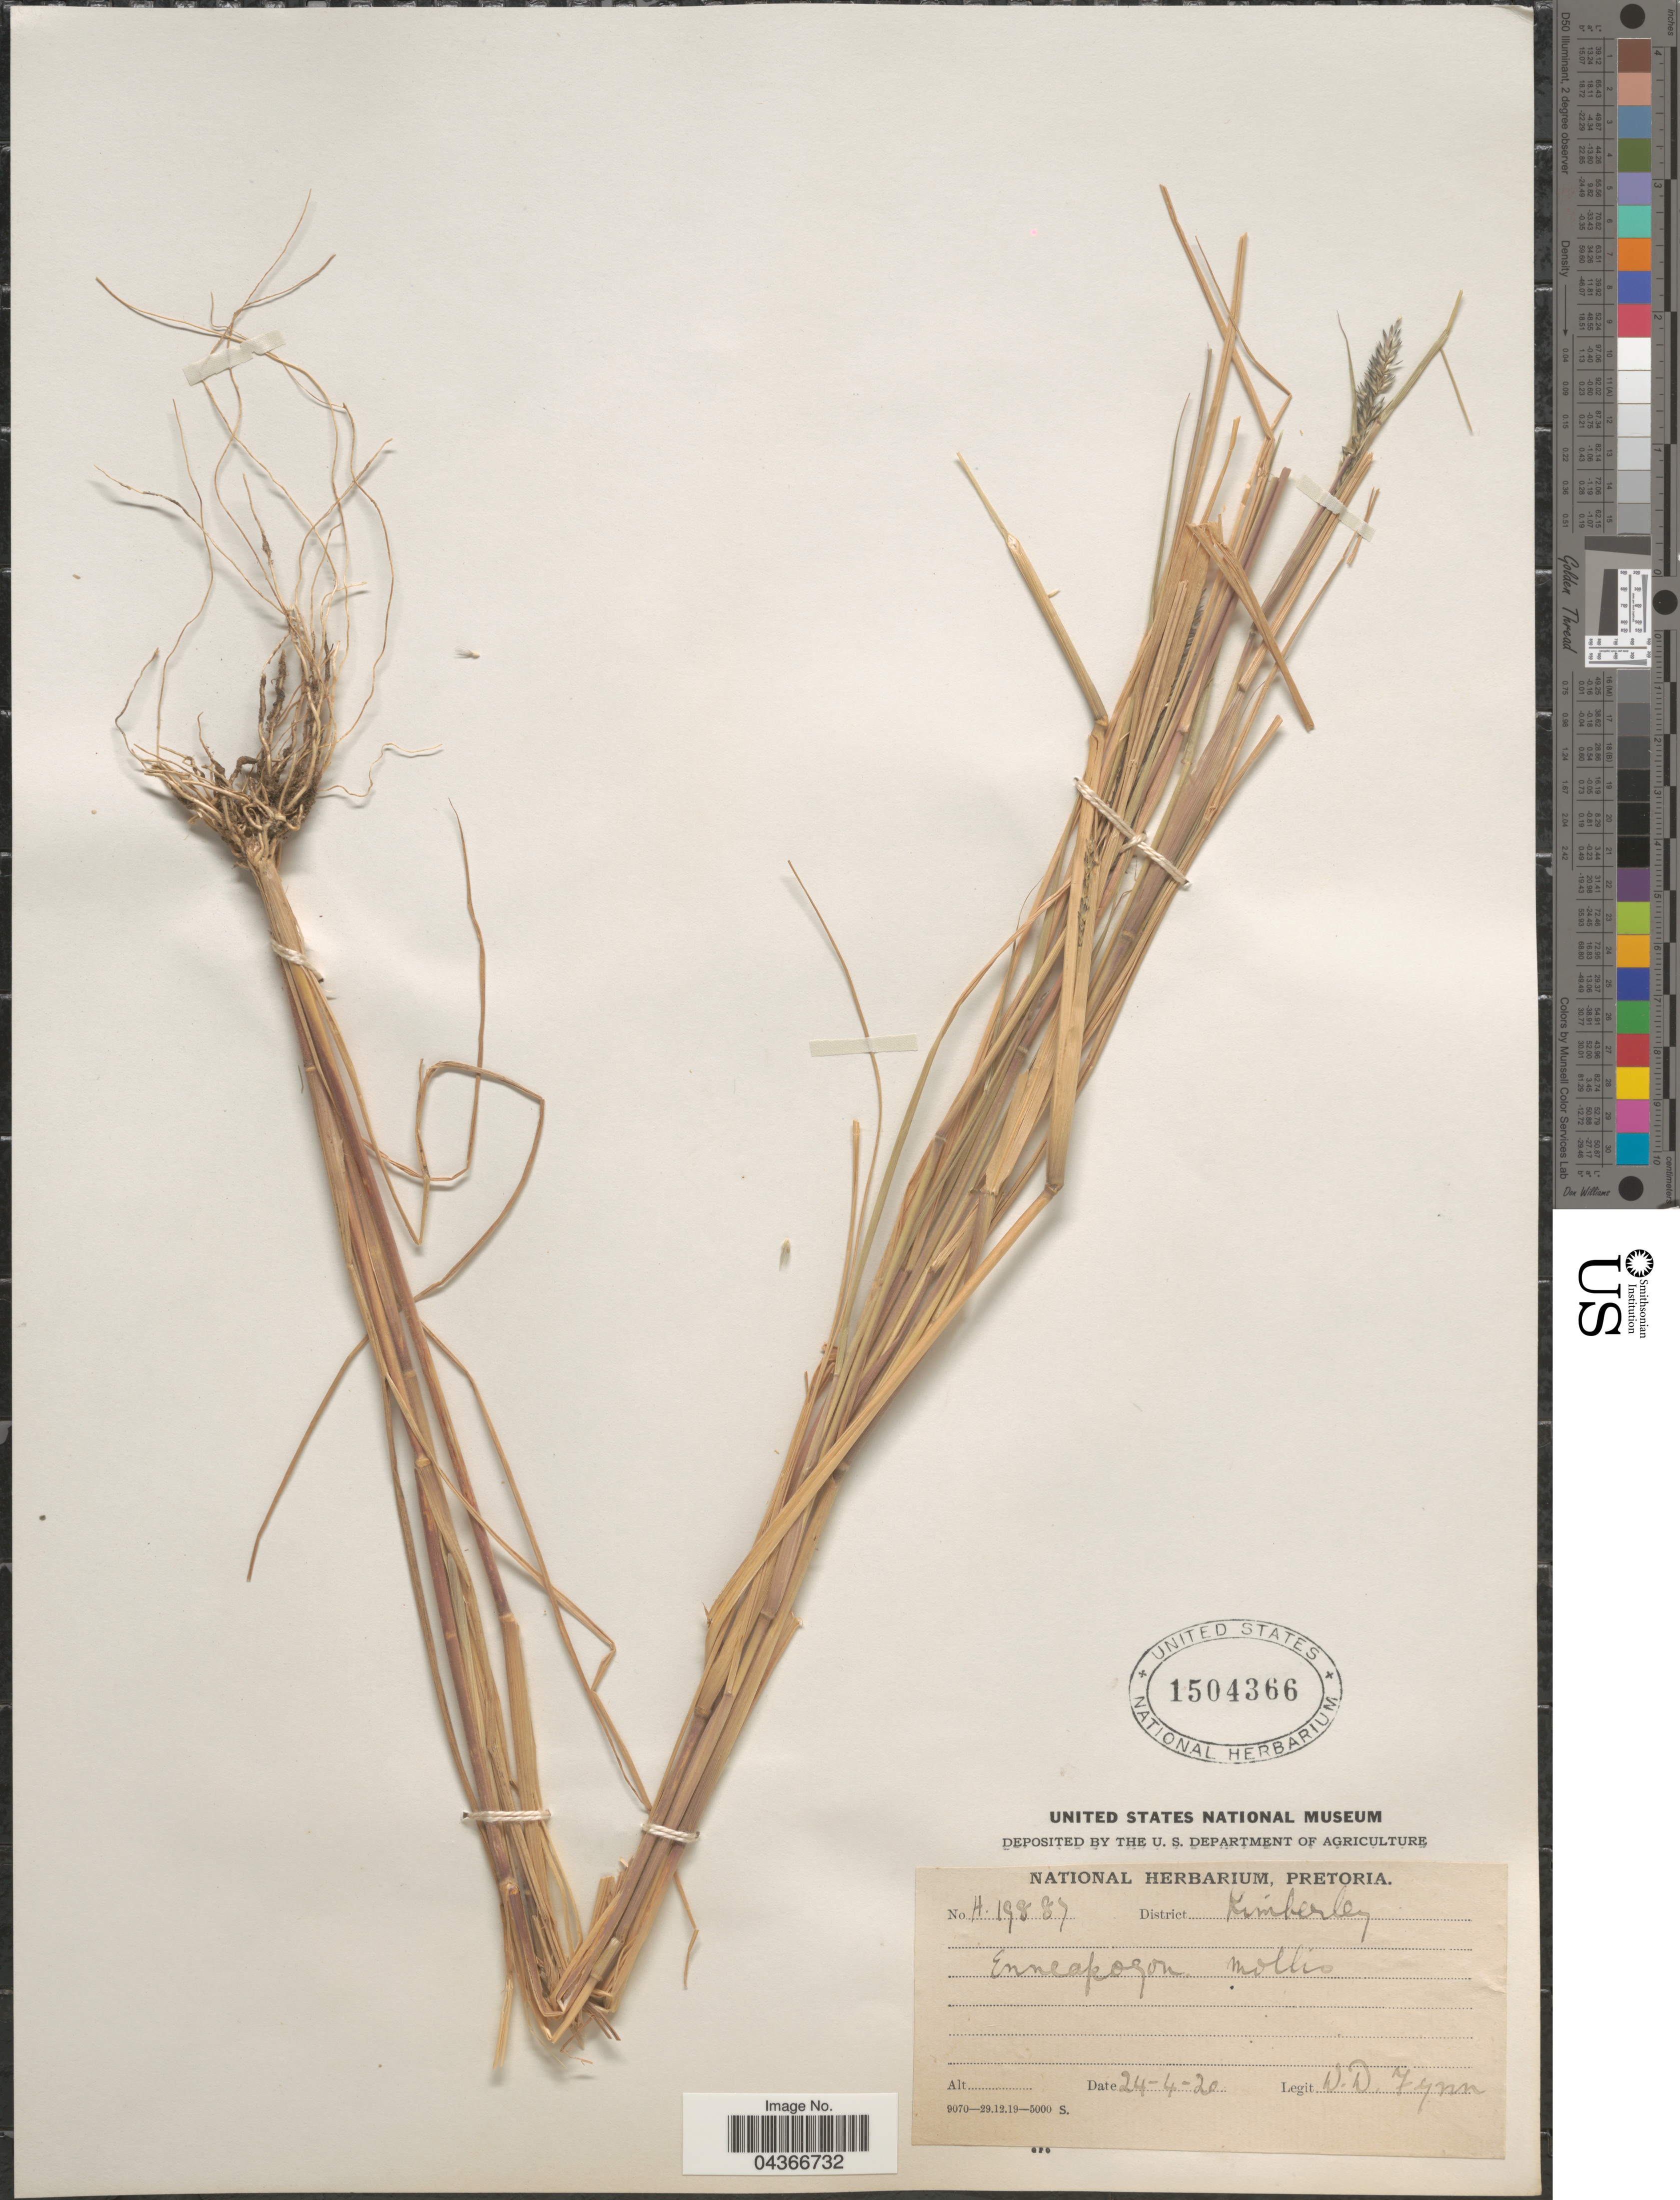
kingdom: Plantae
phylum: Tracheophyta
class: Liliopsida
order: Poales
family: Poaceae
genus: Enneapogon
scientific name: Enneapogon cenchroides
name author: (Licht. ex Roem. & Schult.) C.E. Hubb.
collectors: W. Fynn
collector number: H19887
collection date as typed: Transcribed d/m/y: 24/4/20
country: South Africa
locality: District Kimberley.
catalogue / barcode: US 1504366